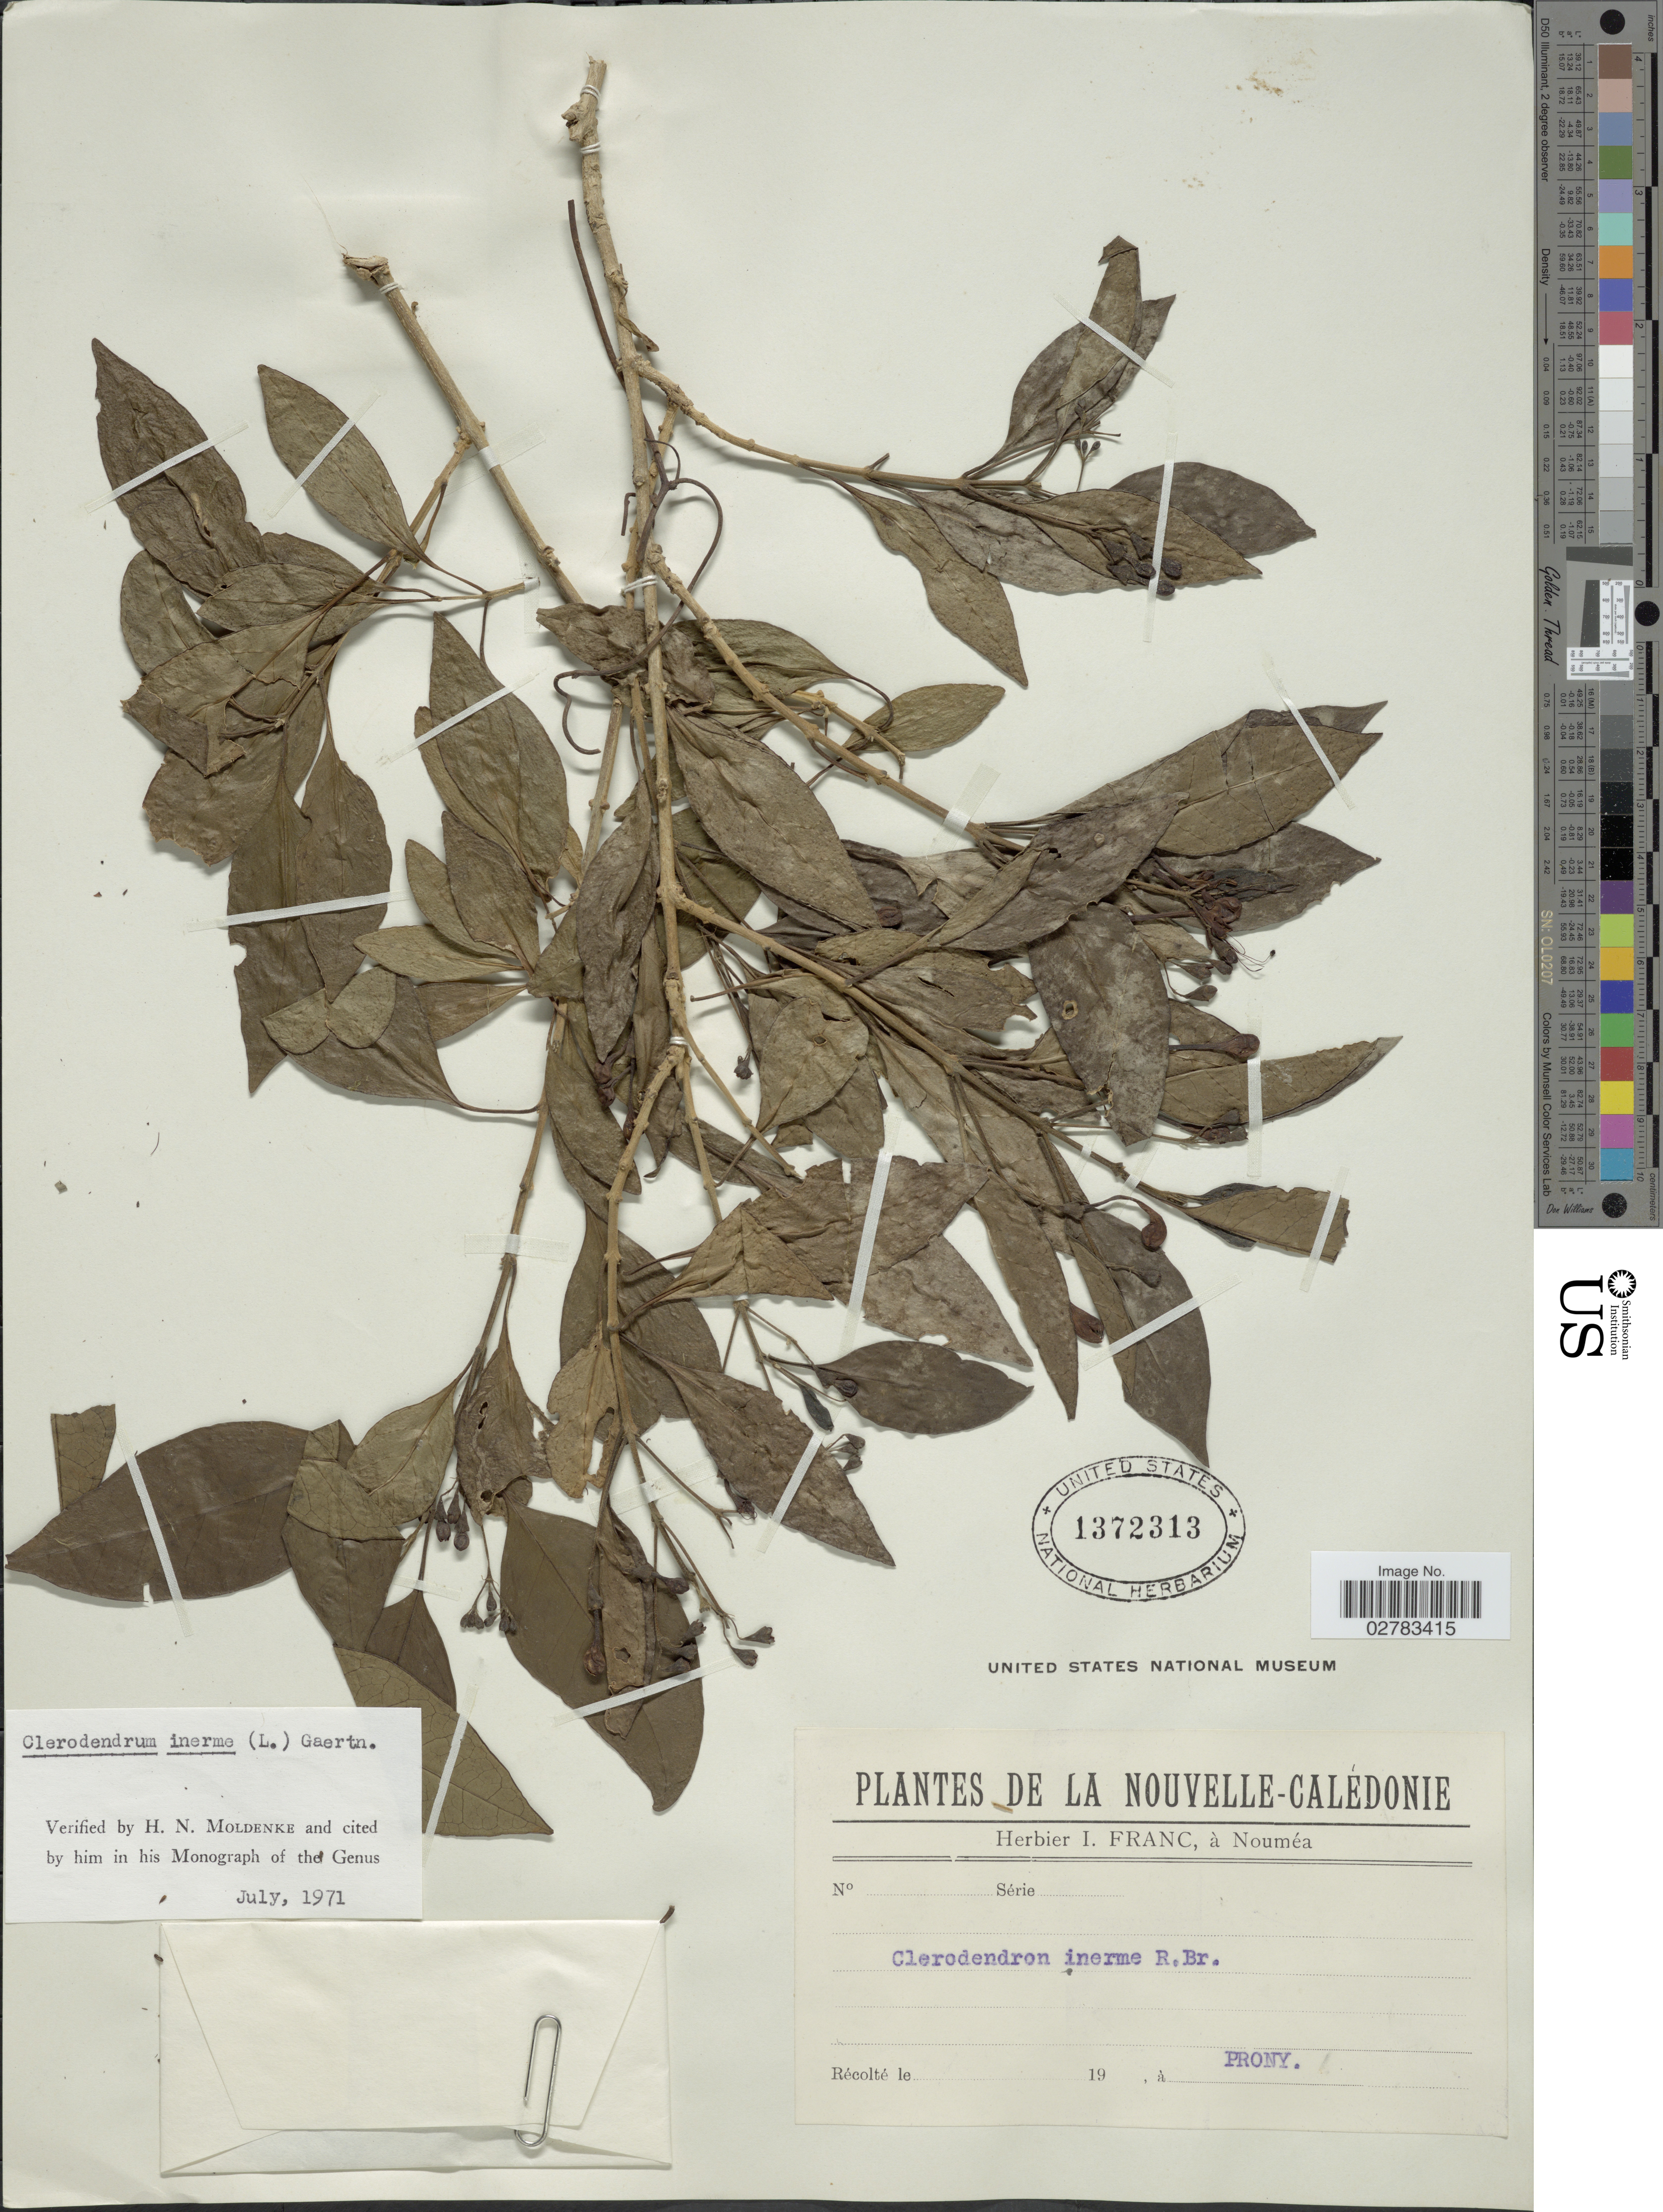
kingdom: Plantae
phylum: Tracheophyta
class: Magnoliopsida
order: Lamiales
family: Lamiaceae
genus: Clerodendrum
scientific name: Clerodendrum inerme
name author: (L.) Gaertn.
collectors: -. Prony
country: New Caledonia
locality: Nouvelle-Caledonie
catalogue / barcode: US 1372313